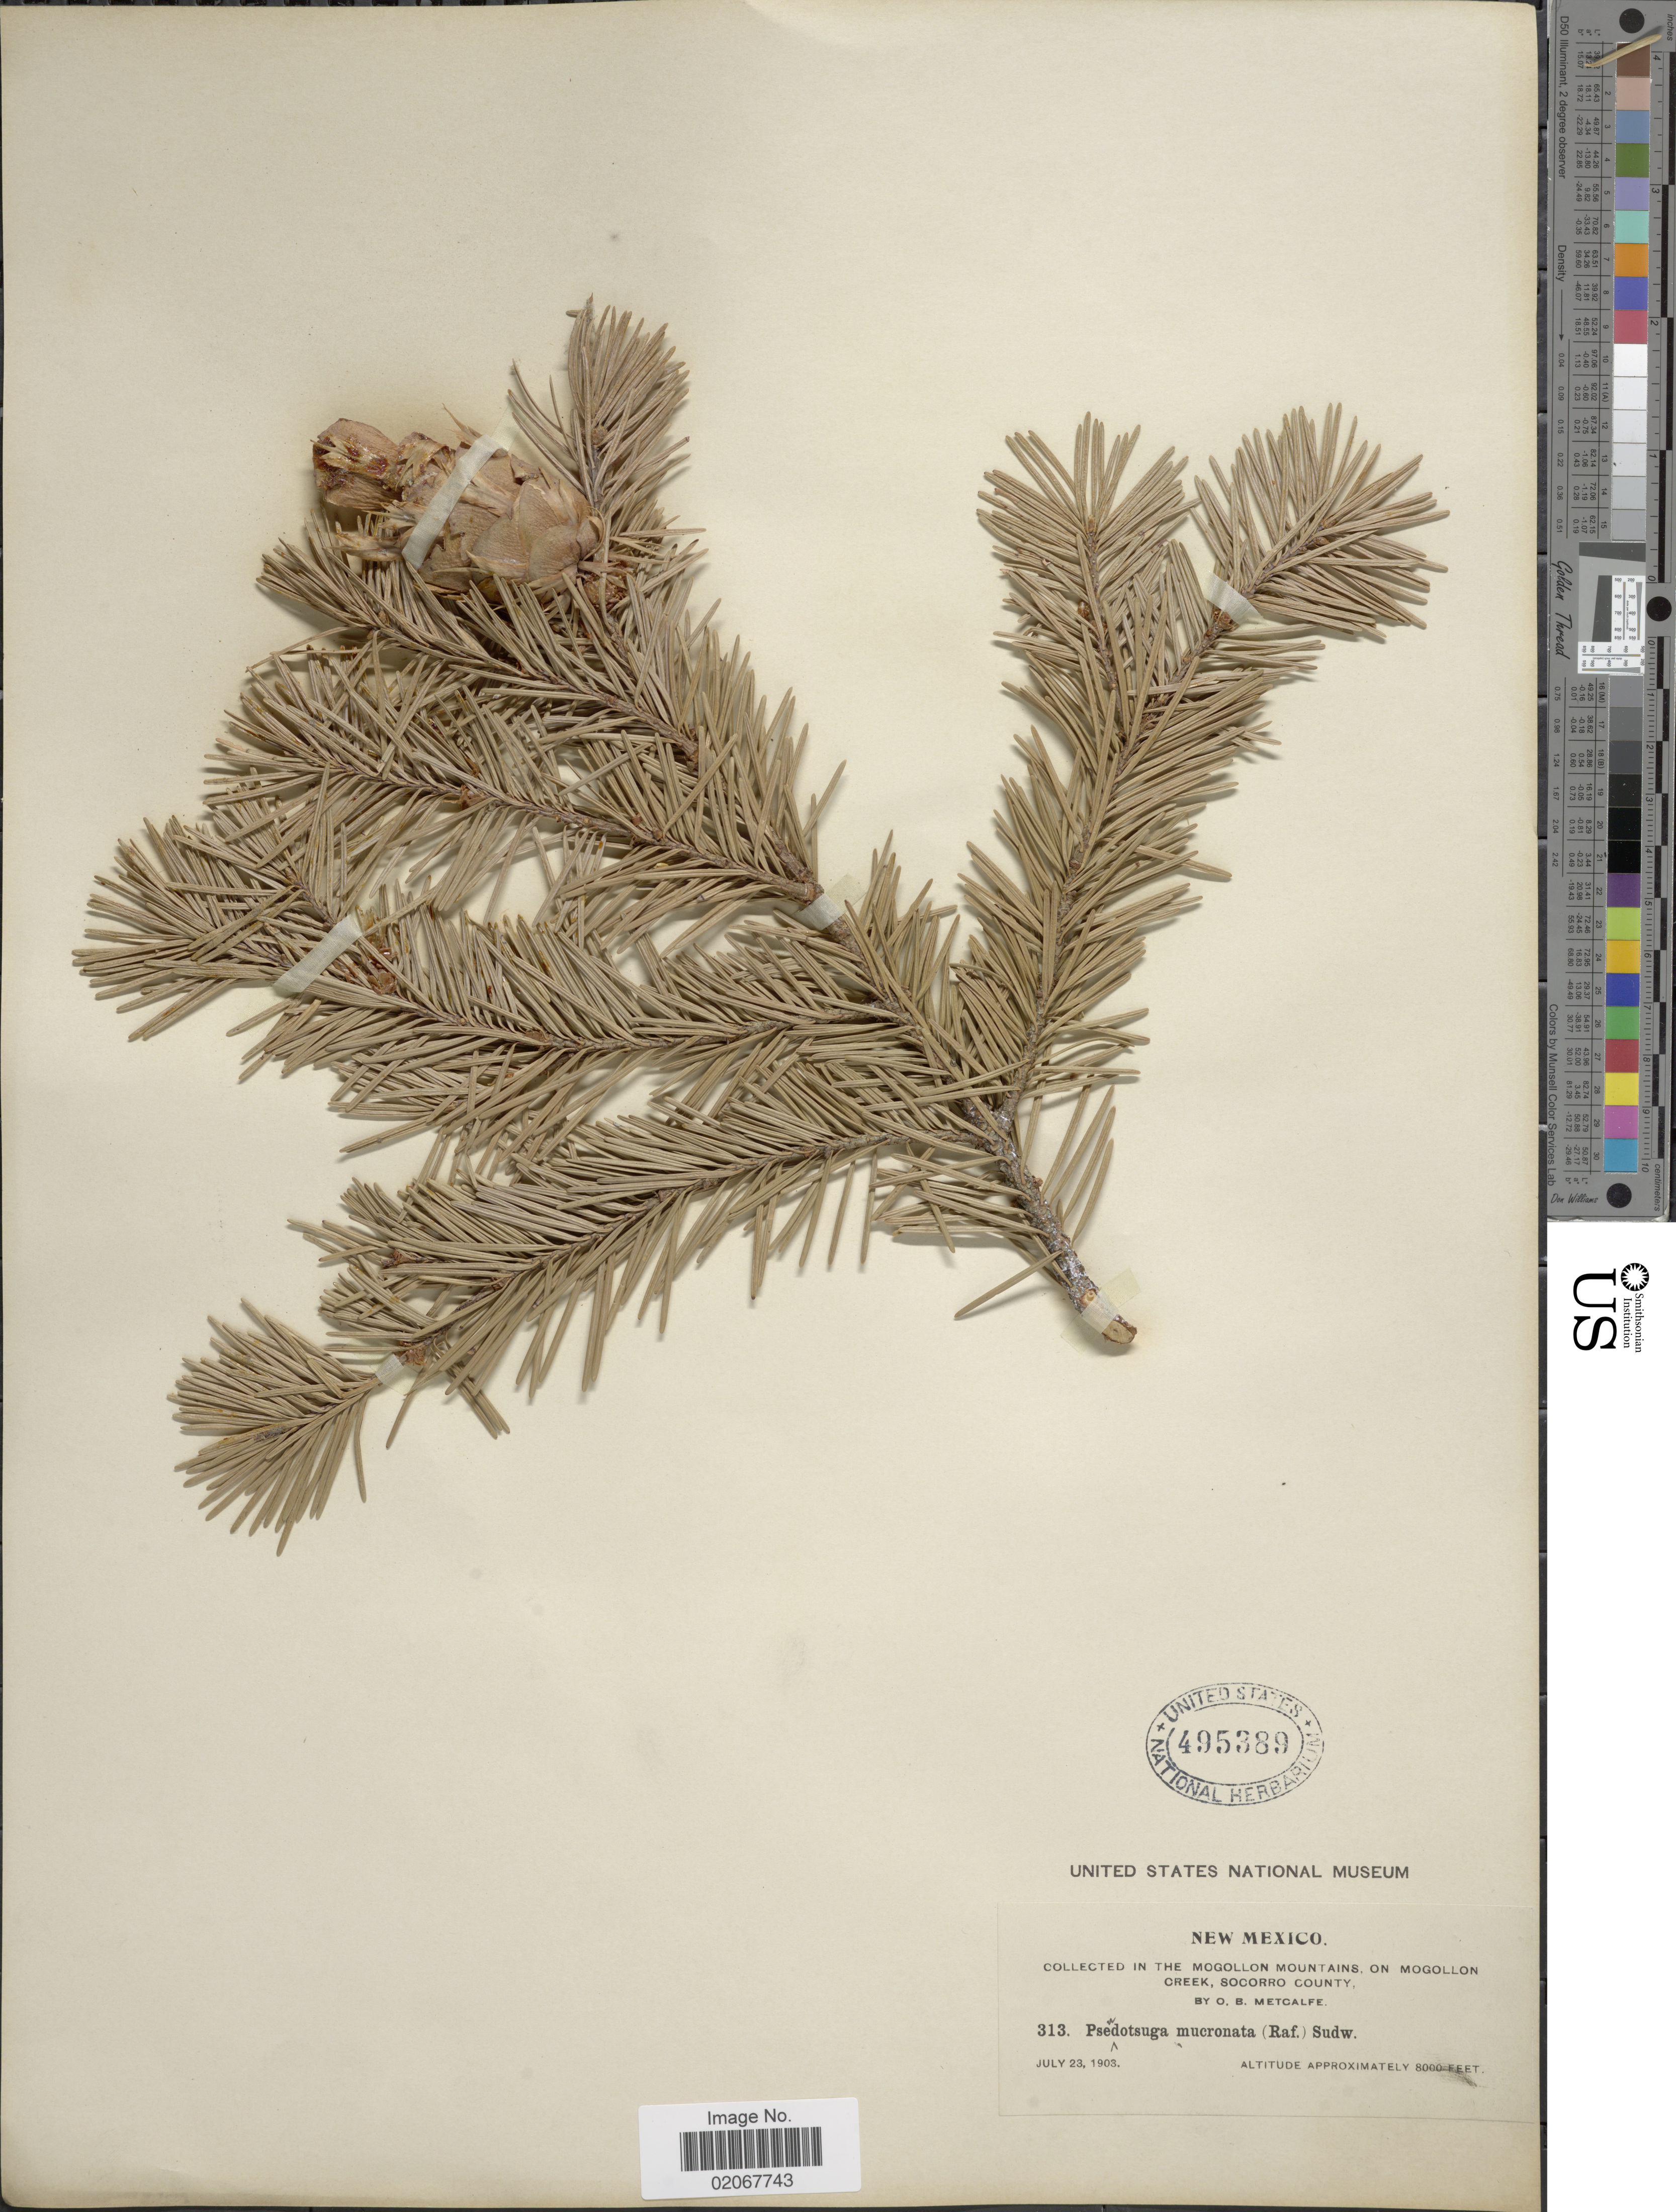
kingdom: Plantae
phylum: Tracheophyta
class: Pinopsida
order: Pinales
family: Pinaceae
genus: Pseudotsuga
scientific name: Pseudotsuga menziesii var. glauca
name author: (Beissn.) Franco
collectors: O. B. Metcalfe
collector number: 313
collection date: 1903-07-23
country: United States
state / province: New Mexico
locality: In the Mogollon Mountains, on Mogollon Creek, Socorro County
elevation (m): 2438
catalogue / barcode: US 495389